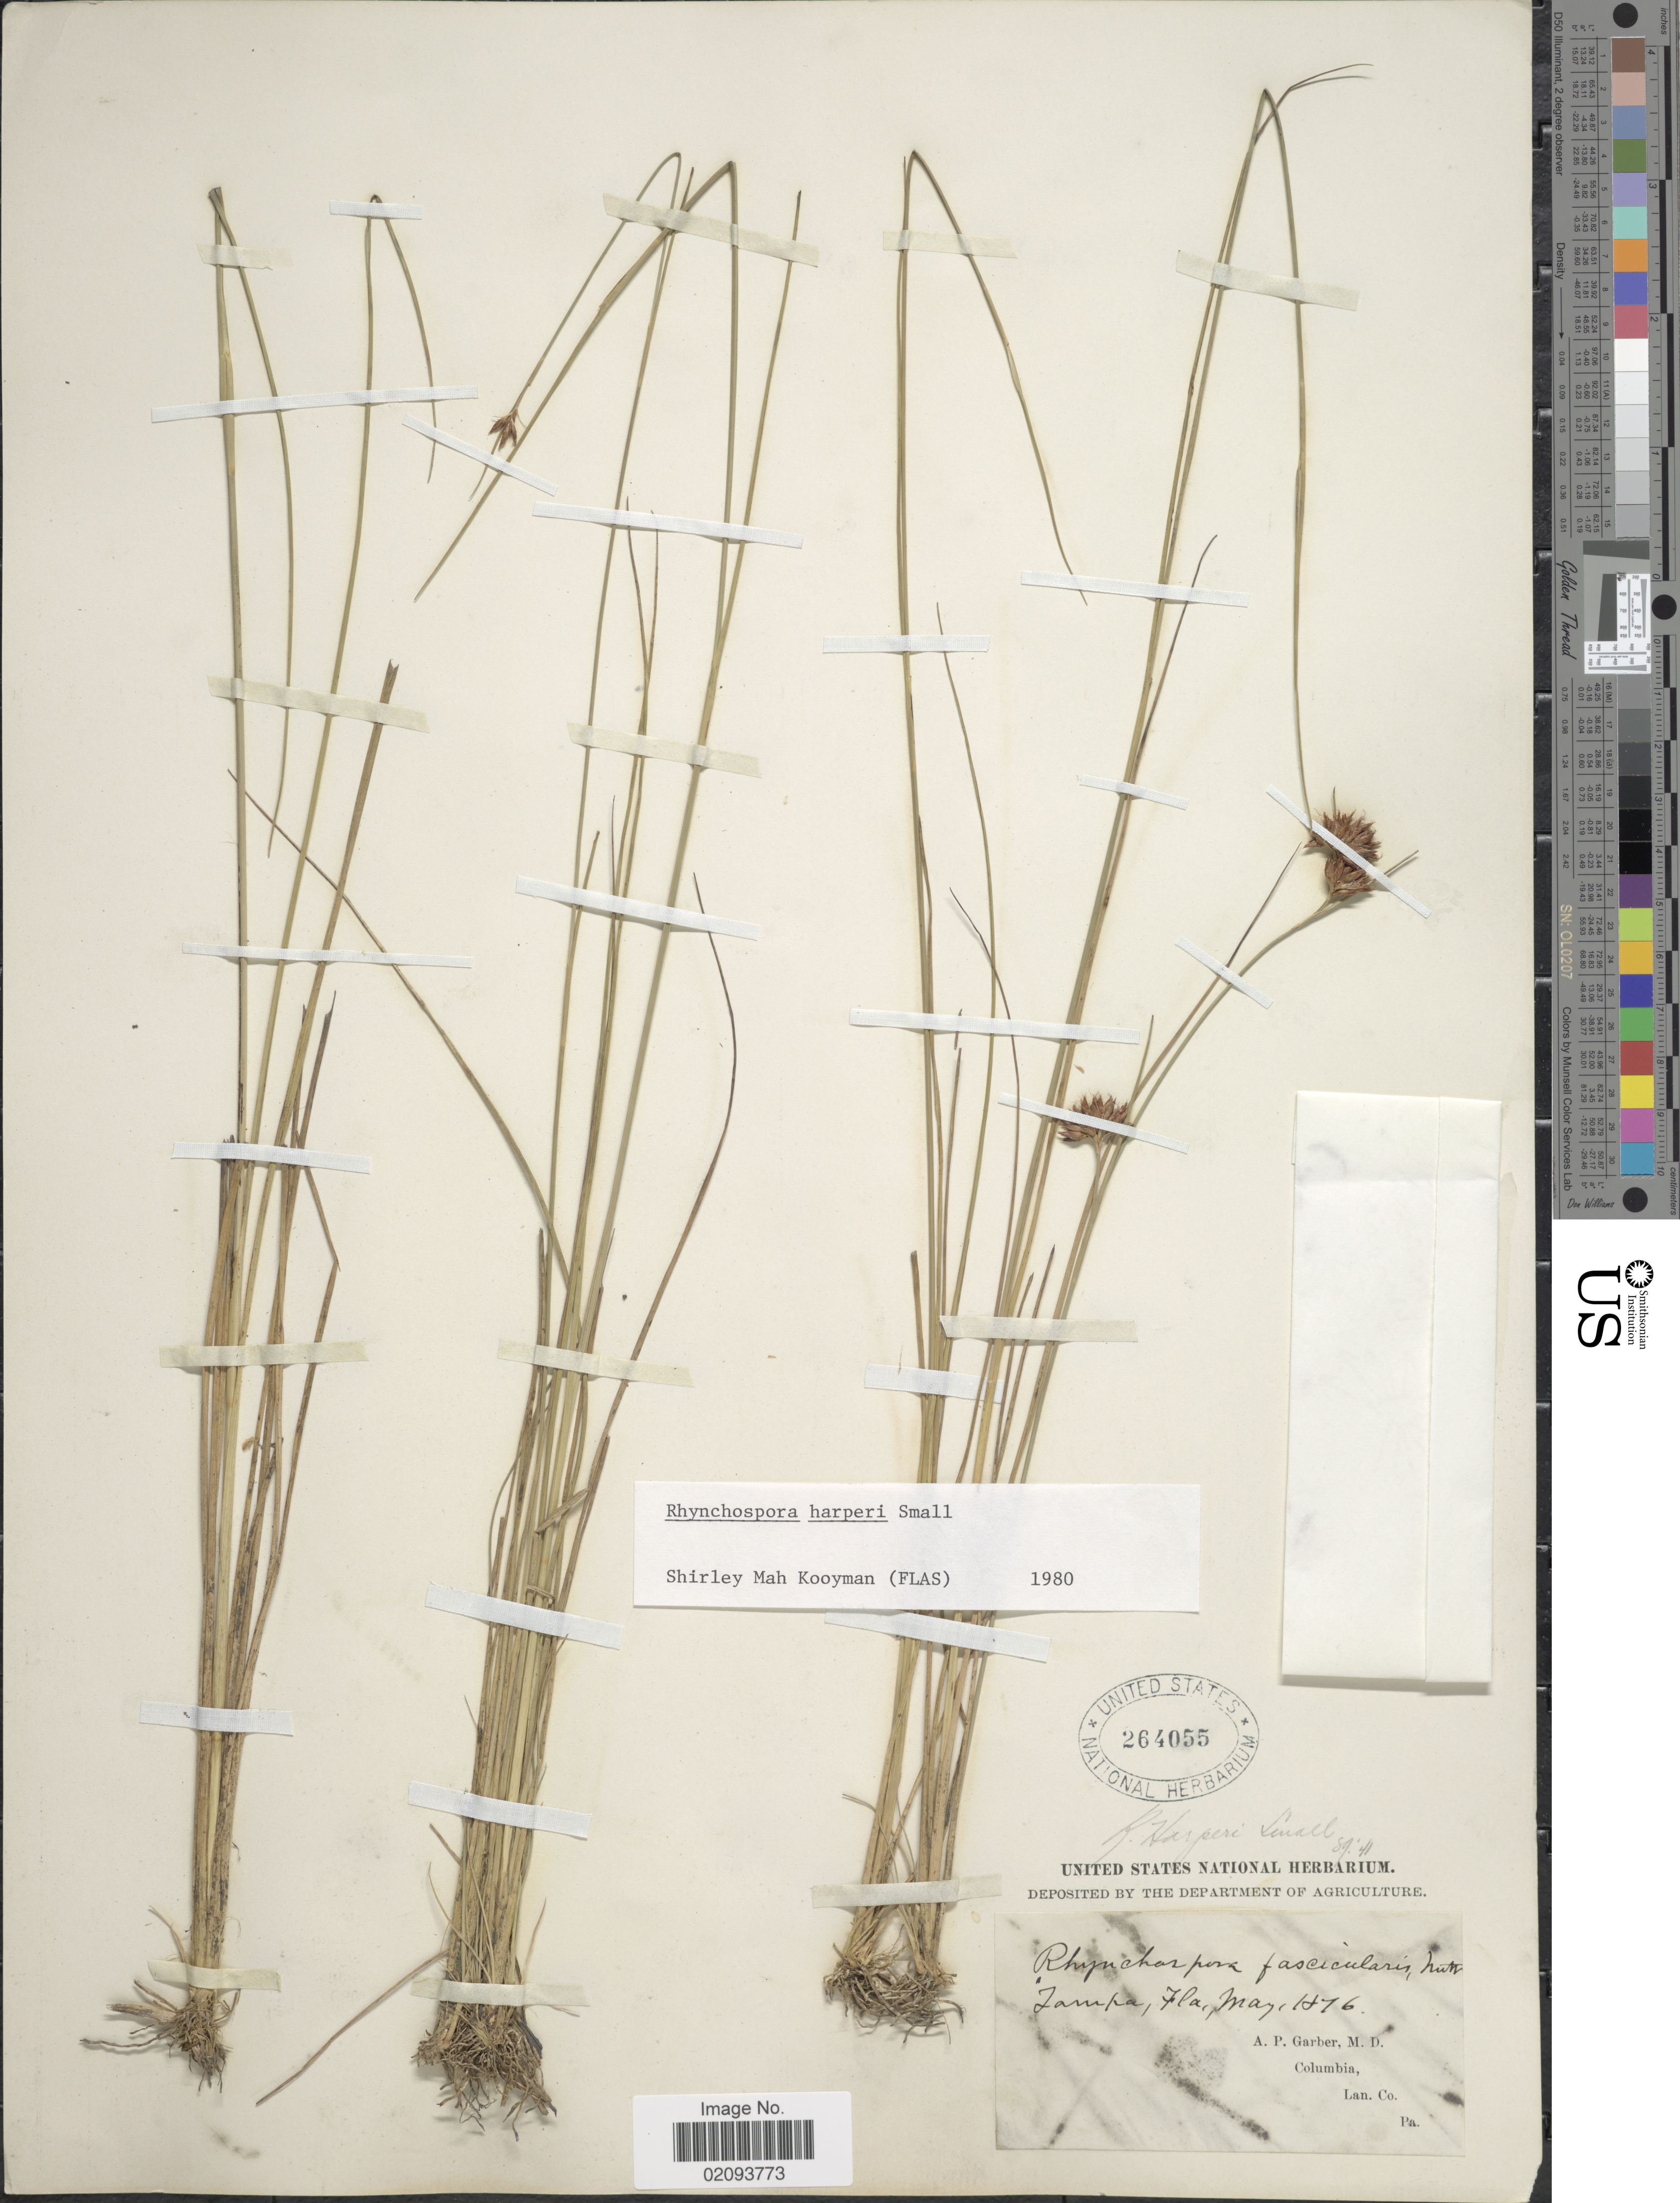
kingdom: Plantae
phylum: Tracheophyta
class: Liliopsida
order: Poales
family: Cyperaceae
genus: Rhynchospora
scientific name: Rhynchospora harperi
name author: Small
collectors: A. P. Garber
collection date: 1876-05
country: United States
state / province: Florida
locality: Tampa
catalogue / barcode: US 264055